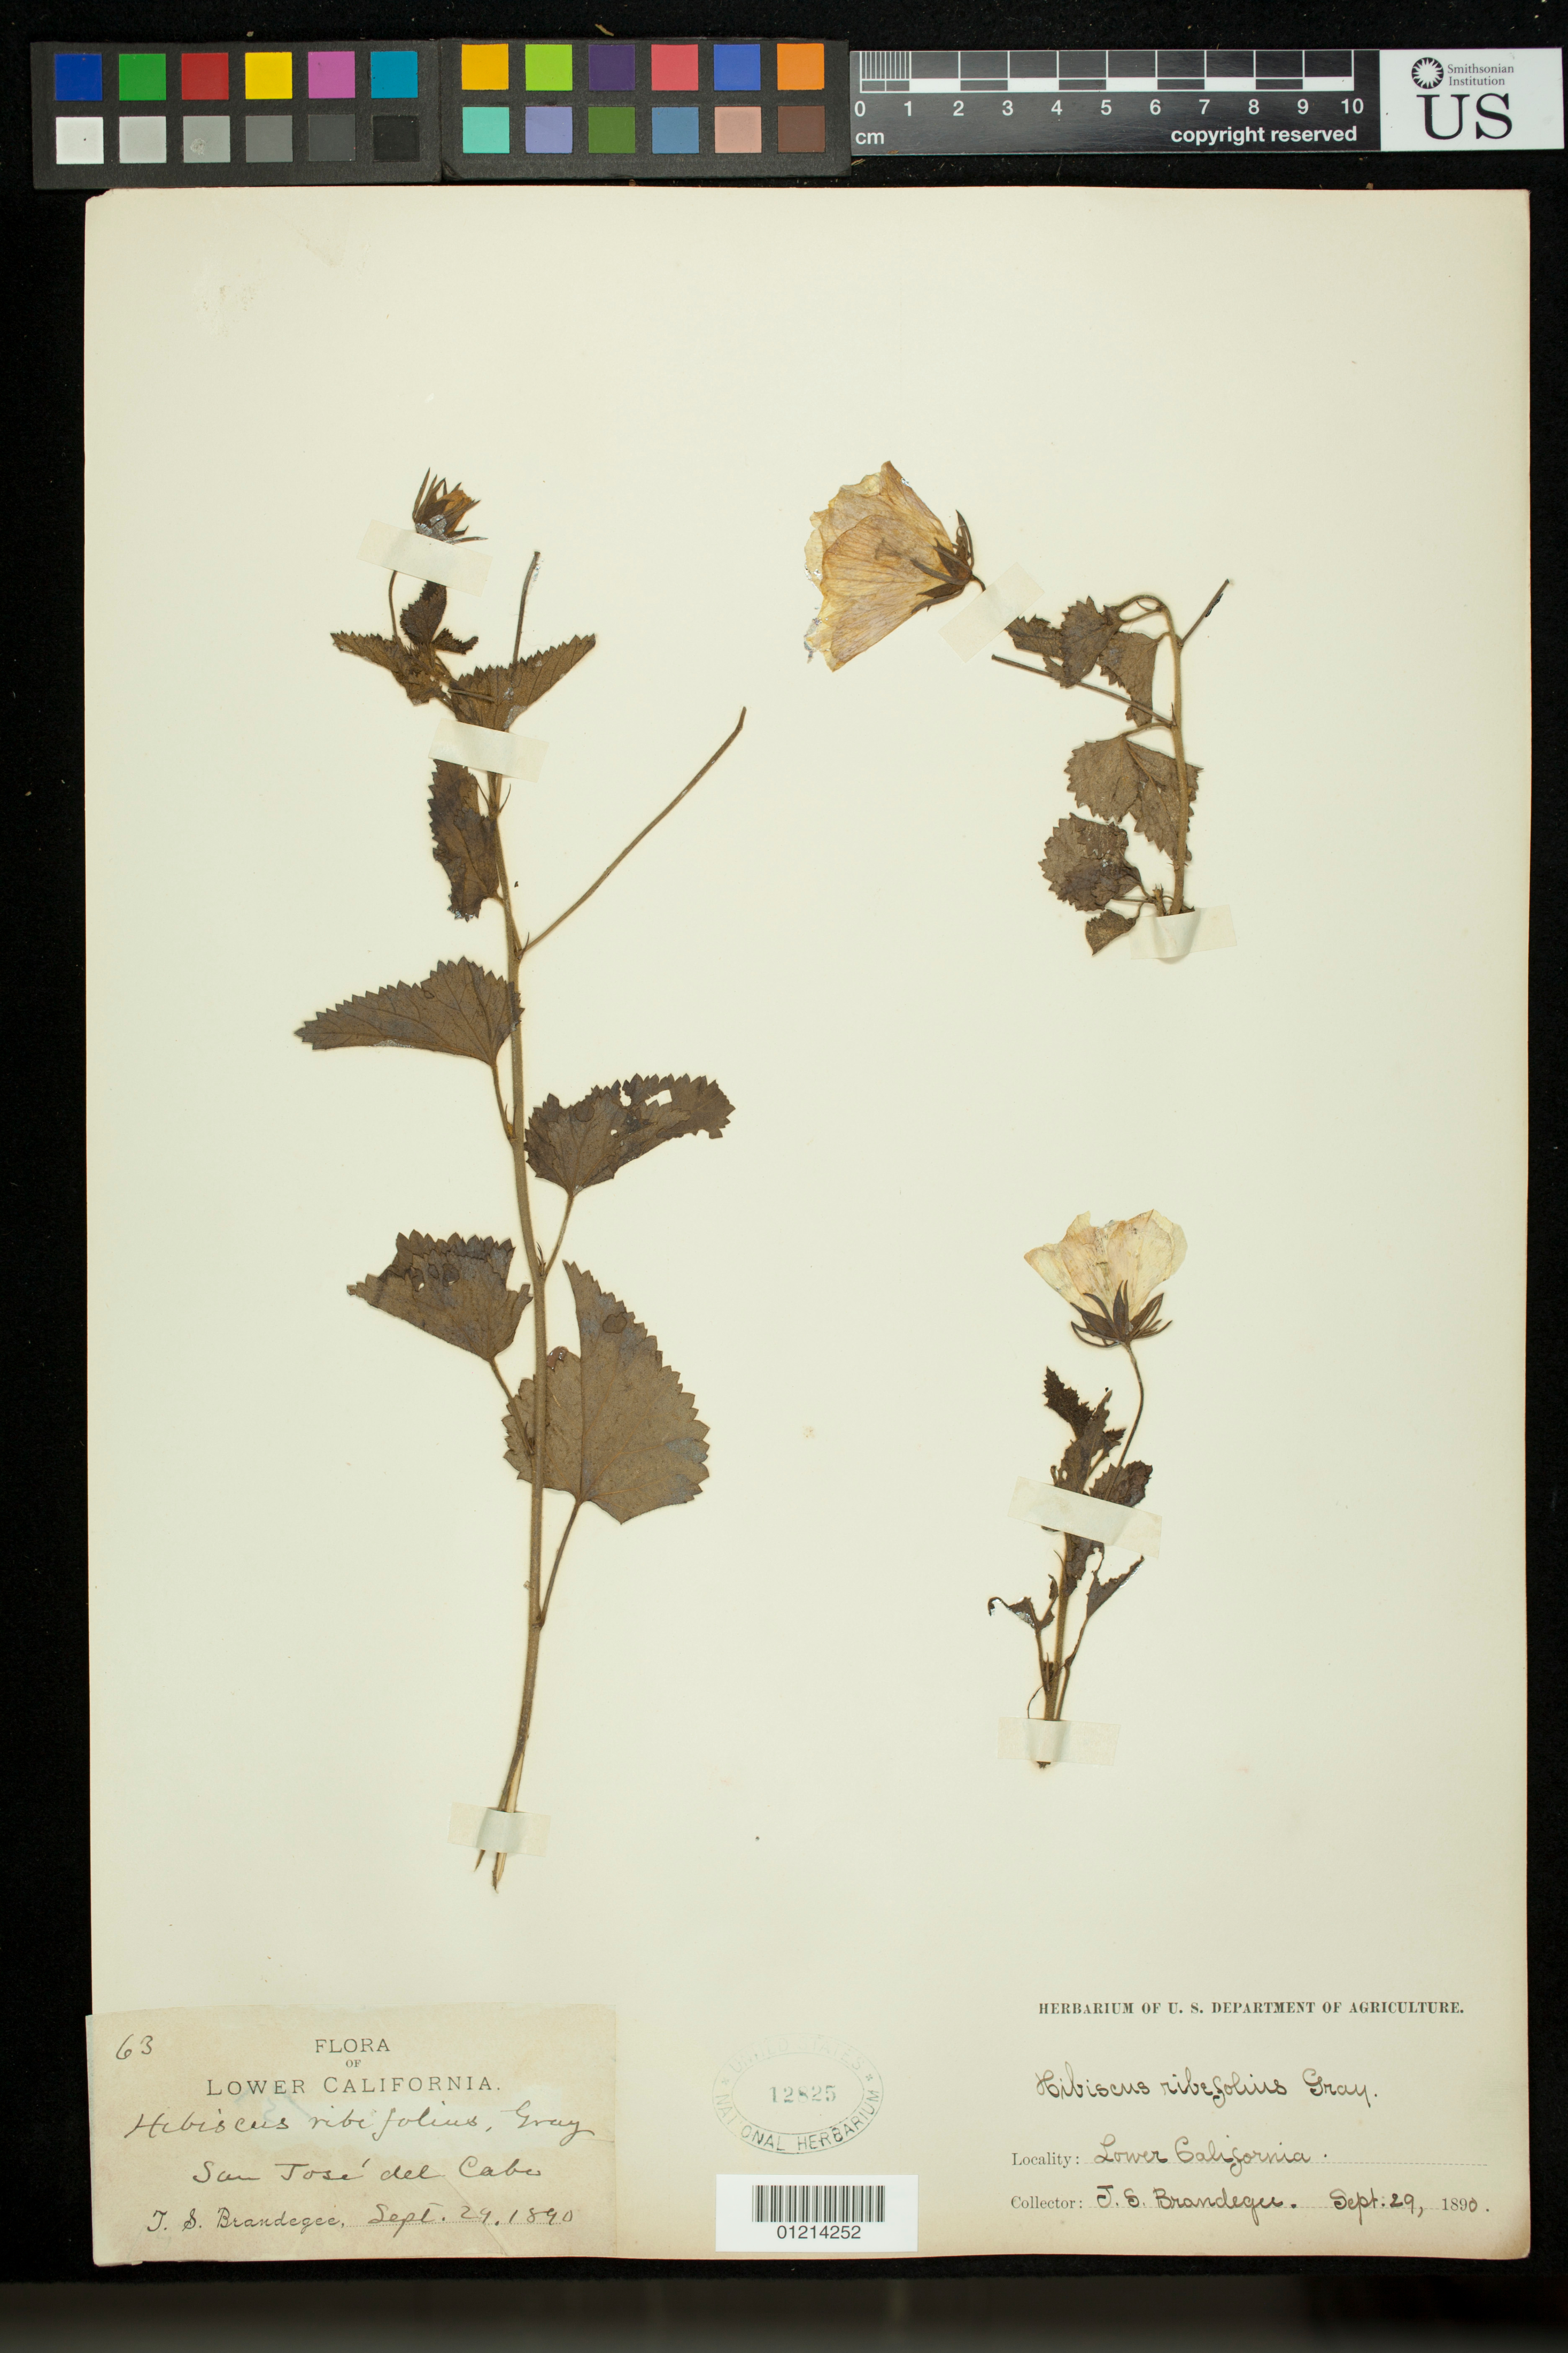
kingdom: Plantae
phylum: Tracheophyta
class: Magnoliopsida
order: Malvales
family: Malvaceae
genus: Hibiscus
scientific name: Hibiscus ribifolius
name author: A. Gray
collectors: T. S. Brandegee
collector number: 63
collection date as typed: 1890-09-29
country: Mexico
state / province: Baja California Sur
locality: San José del Cabo, Lower California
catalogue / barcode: US 12825